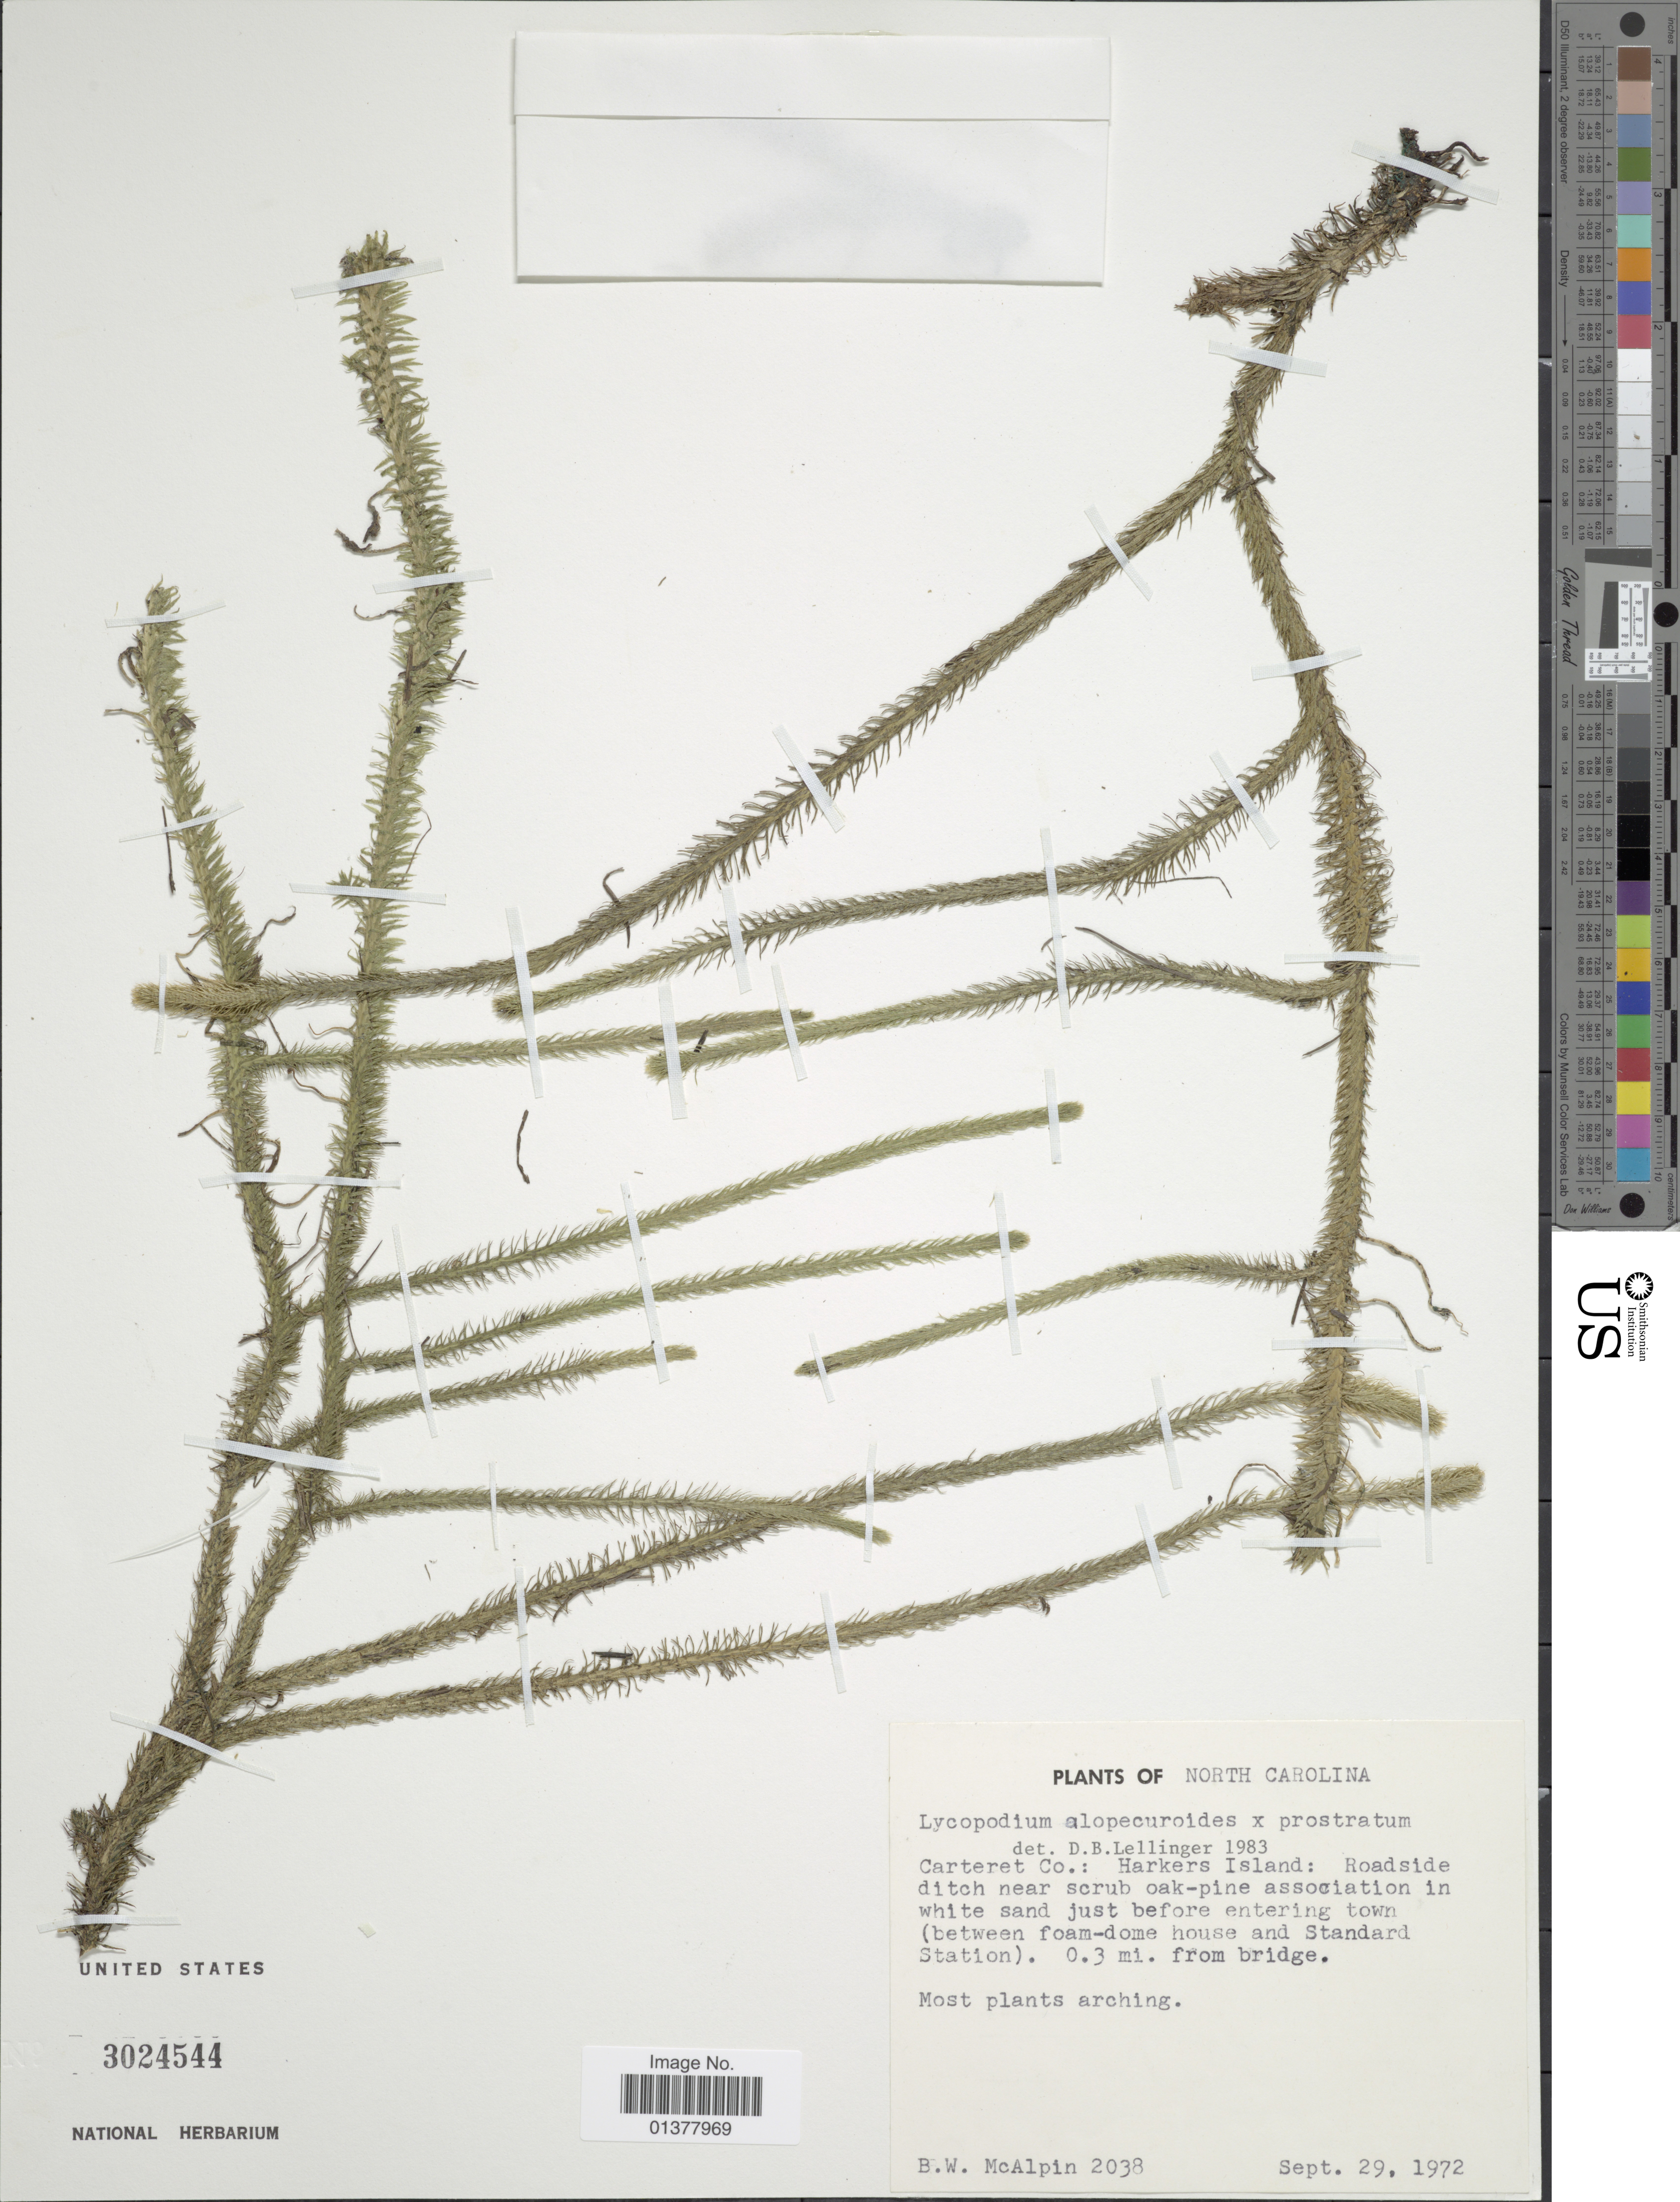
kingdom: Plantae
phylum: Tracheophyta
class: Lycopodiopsida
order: Lycopodiales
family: Lycopodiaceae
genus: Lycopodiella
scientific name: Lycopodiella alopecuroides x L. prostrata (R.M. Harper) Cranfill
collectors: B. W. McAlpin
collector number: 2038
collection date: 1972-09-29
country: United States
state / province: North Carolina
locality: Carteret Co.: Harkers Island: Roadside ditch near scrub, 0.3 mi. from bridge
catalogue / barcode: US 3024544